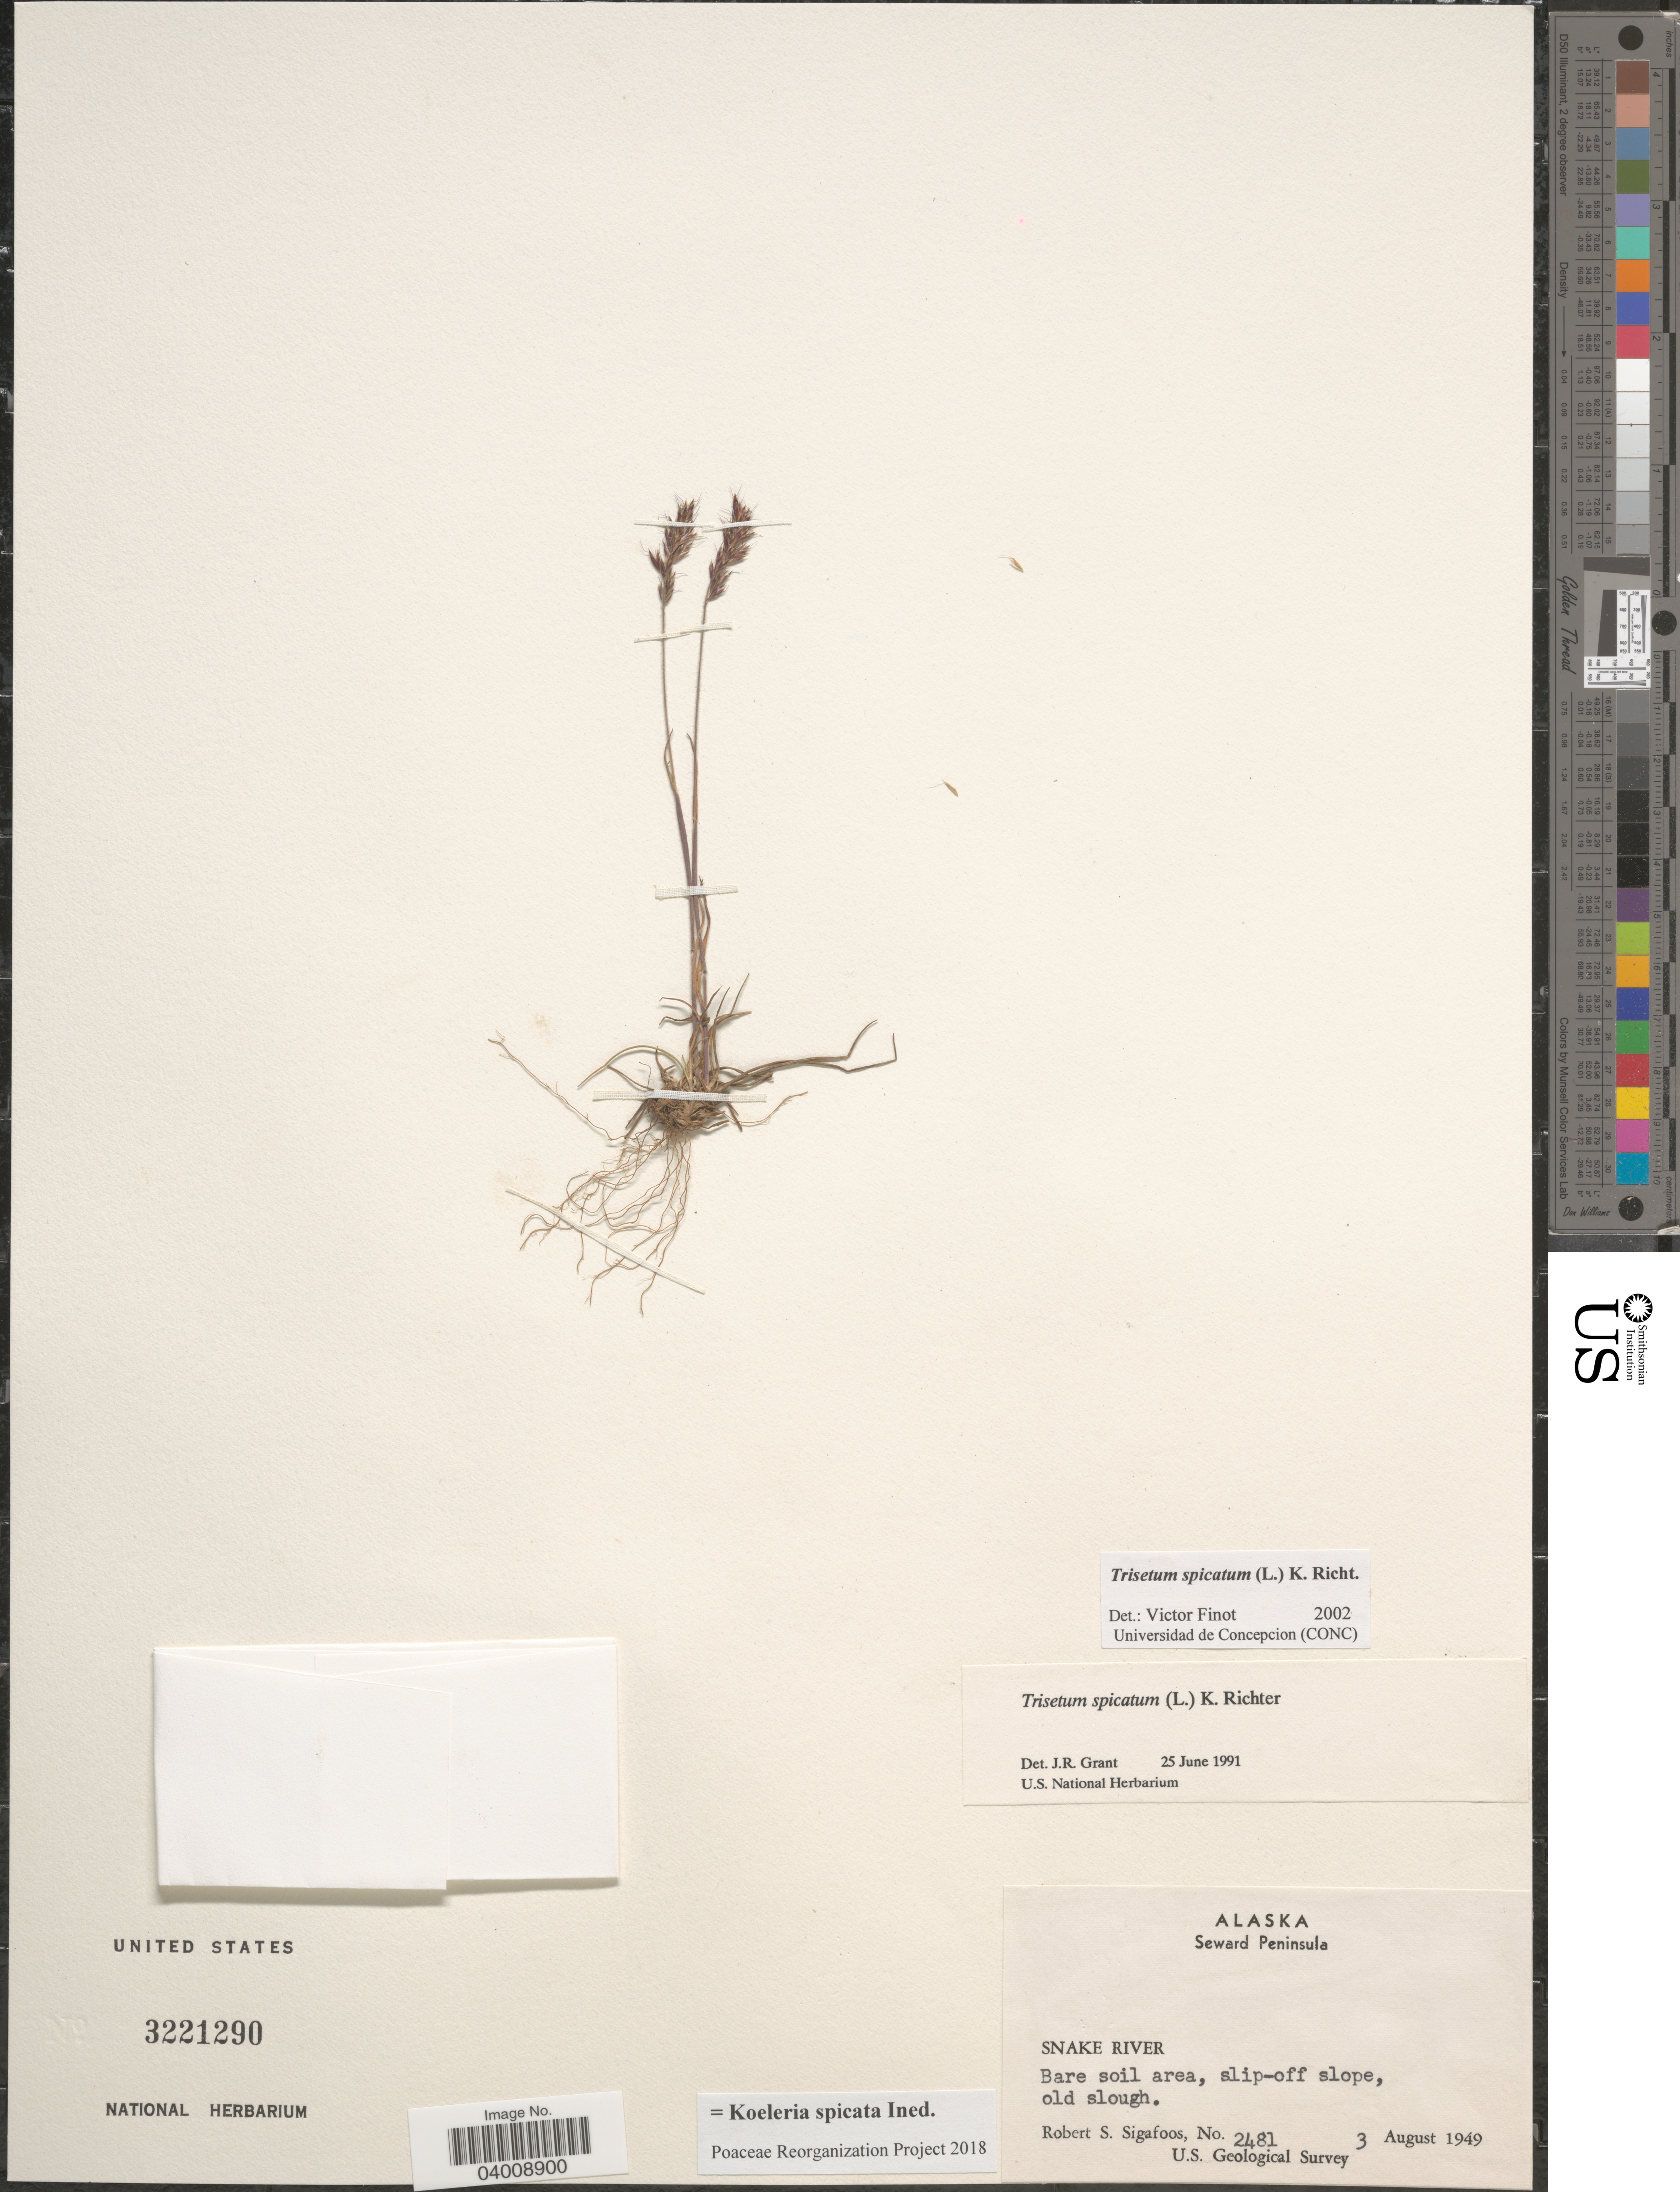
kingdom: Plantae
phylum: Tracheophyta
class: Liliopsida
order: Poales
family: Poaceae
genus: Koeleria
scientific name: Koeleria spicata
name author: (L.) Barberá et al.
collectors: R. Sigafoos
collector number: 2481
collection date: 1949-08-03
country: United States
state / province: Alaska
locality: Seward Peninsula. Snake River.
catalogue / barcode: US 3221290